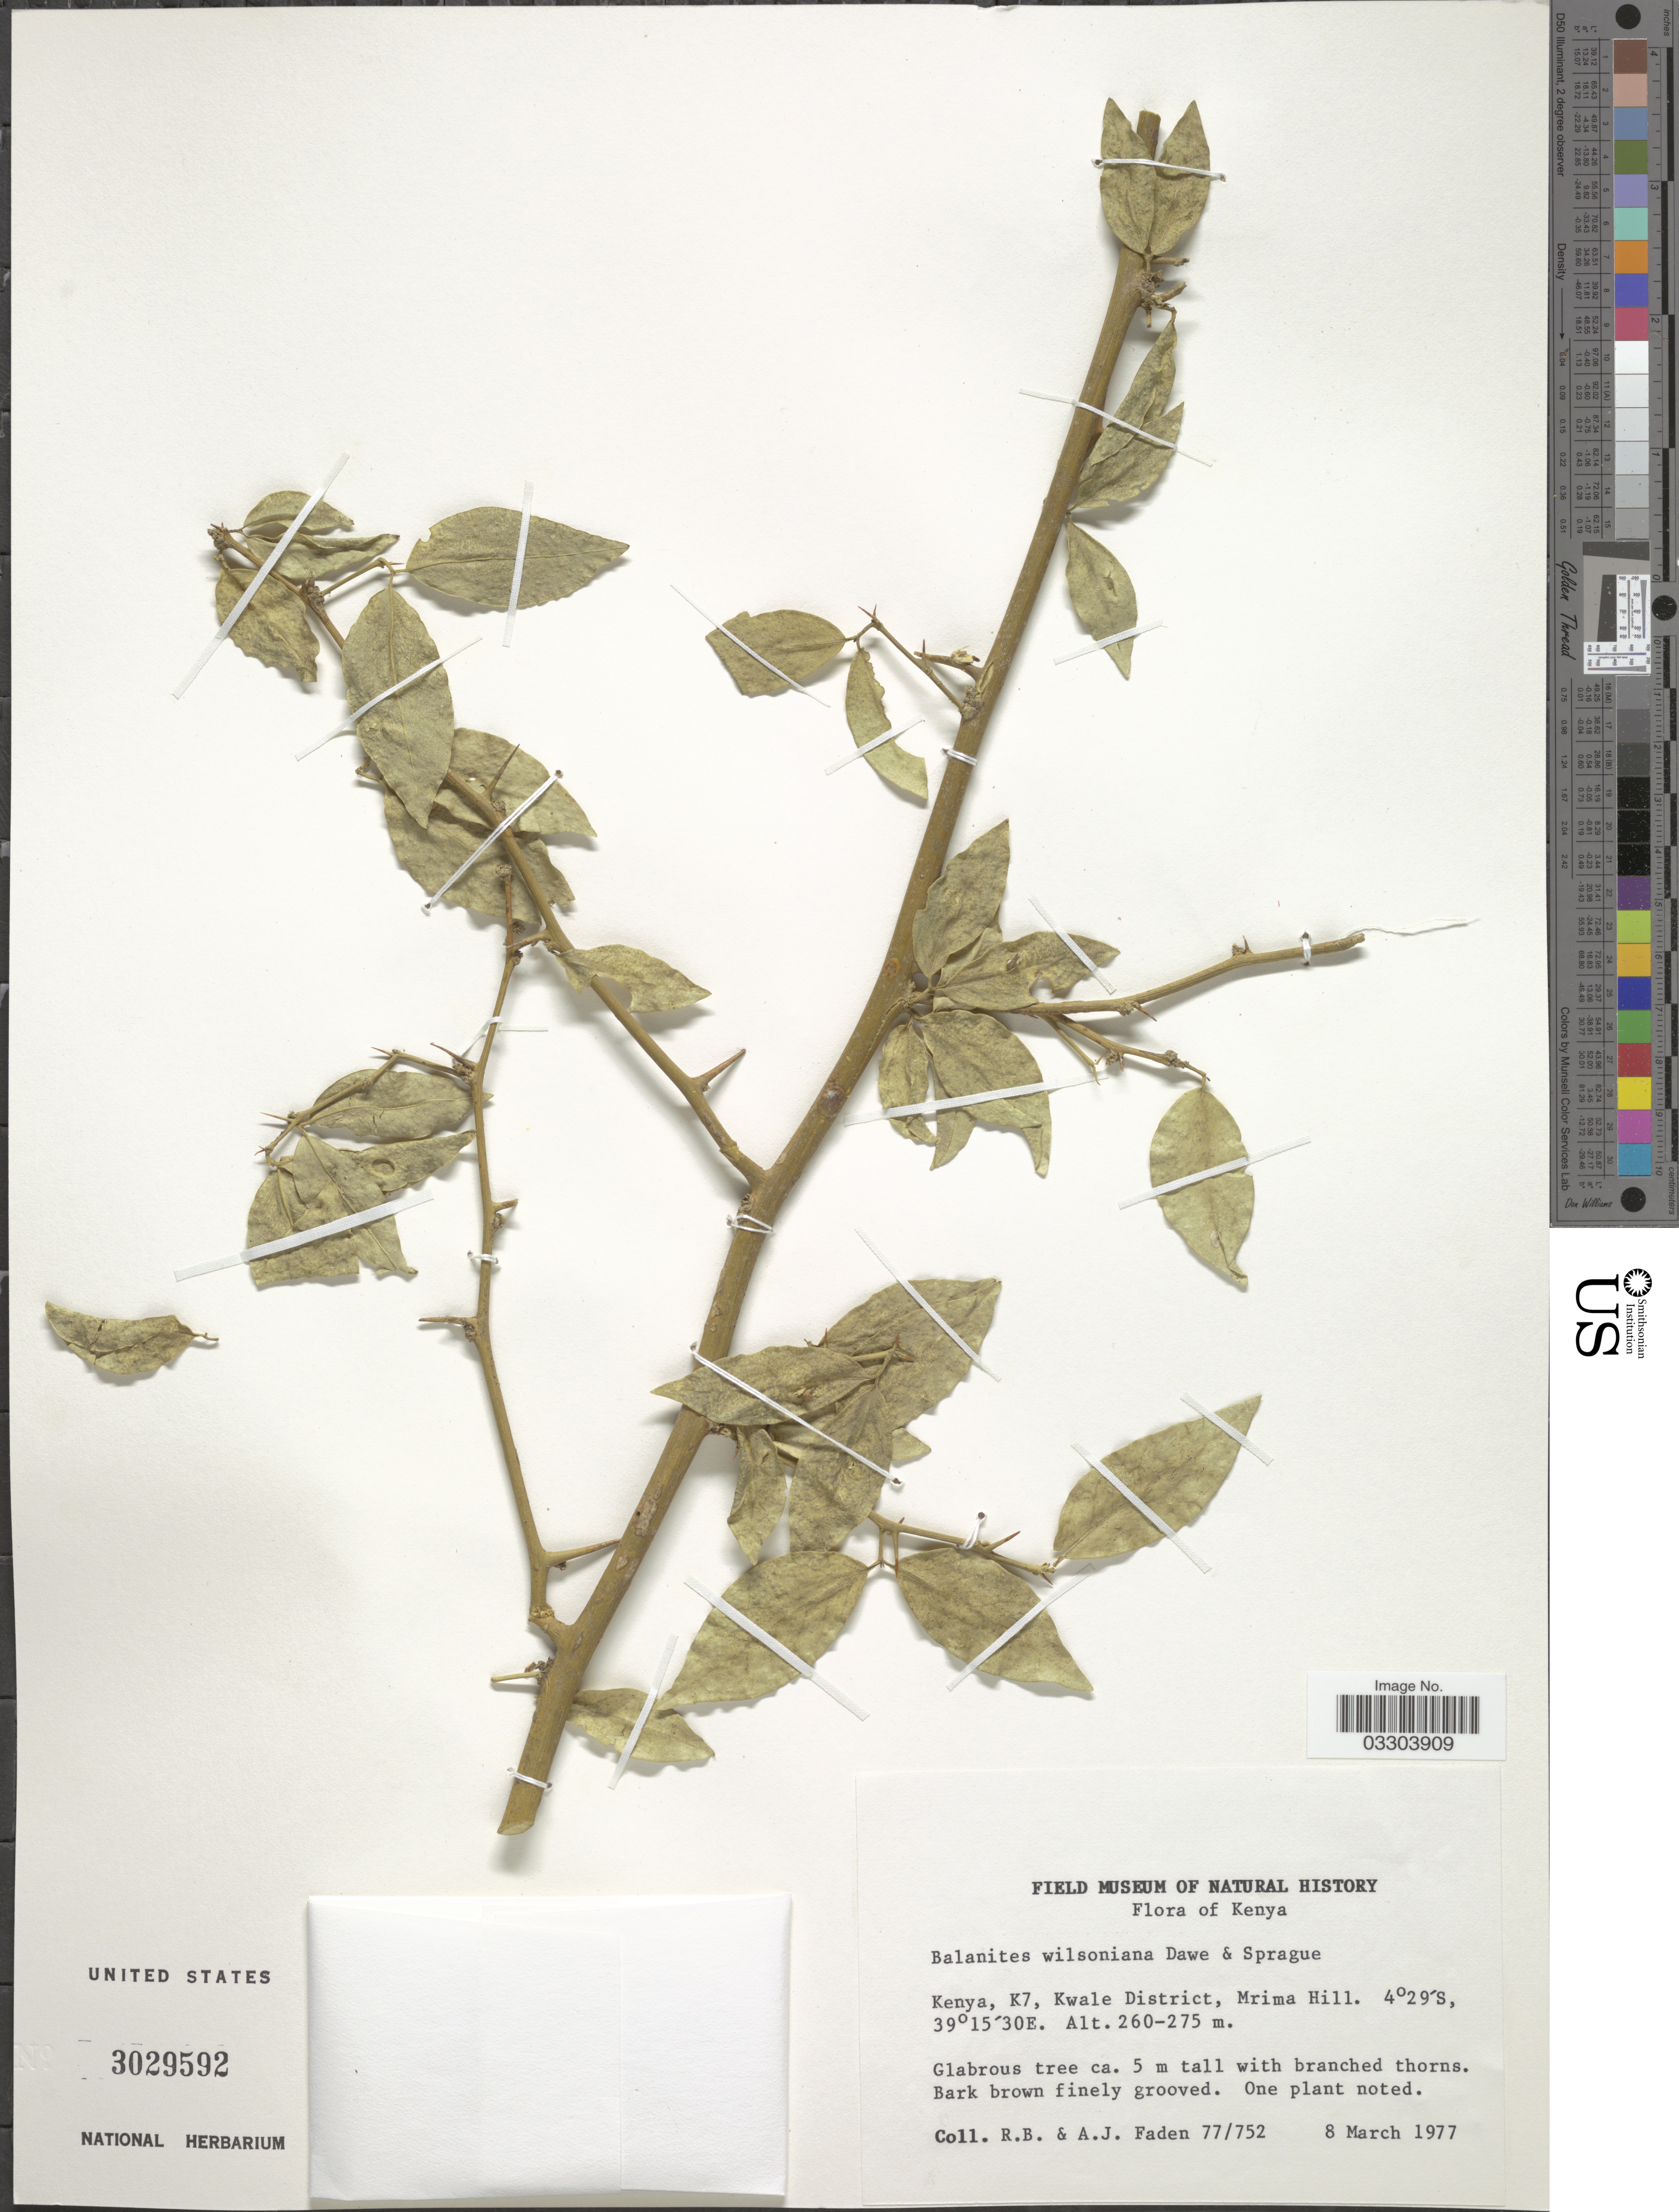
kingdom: Plantae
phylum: Tracheophyta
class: Magnoliopsida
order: Zygophyllales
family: Zygophyllaceae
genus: Balanites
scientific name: Balanites wilsoniana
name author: Dawe & Sprague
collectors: R. B. Faden & A. J. Faden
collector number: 77/752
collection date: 1977-03-08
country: Kenya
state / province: Kwale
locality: K7, Kwale District, Mrima Hill.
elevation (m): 260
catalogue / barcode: US 3029592